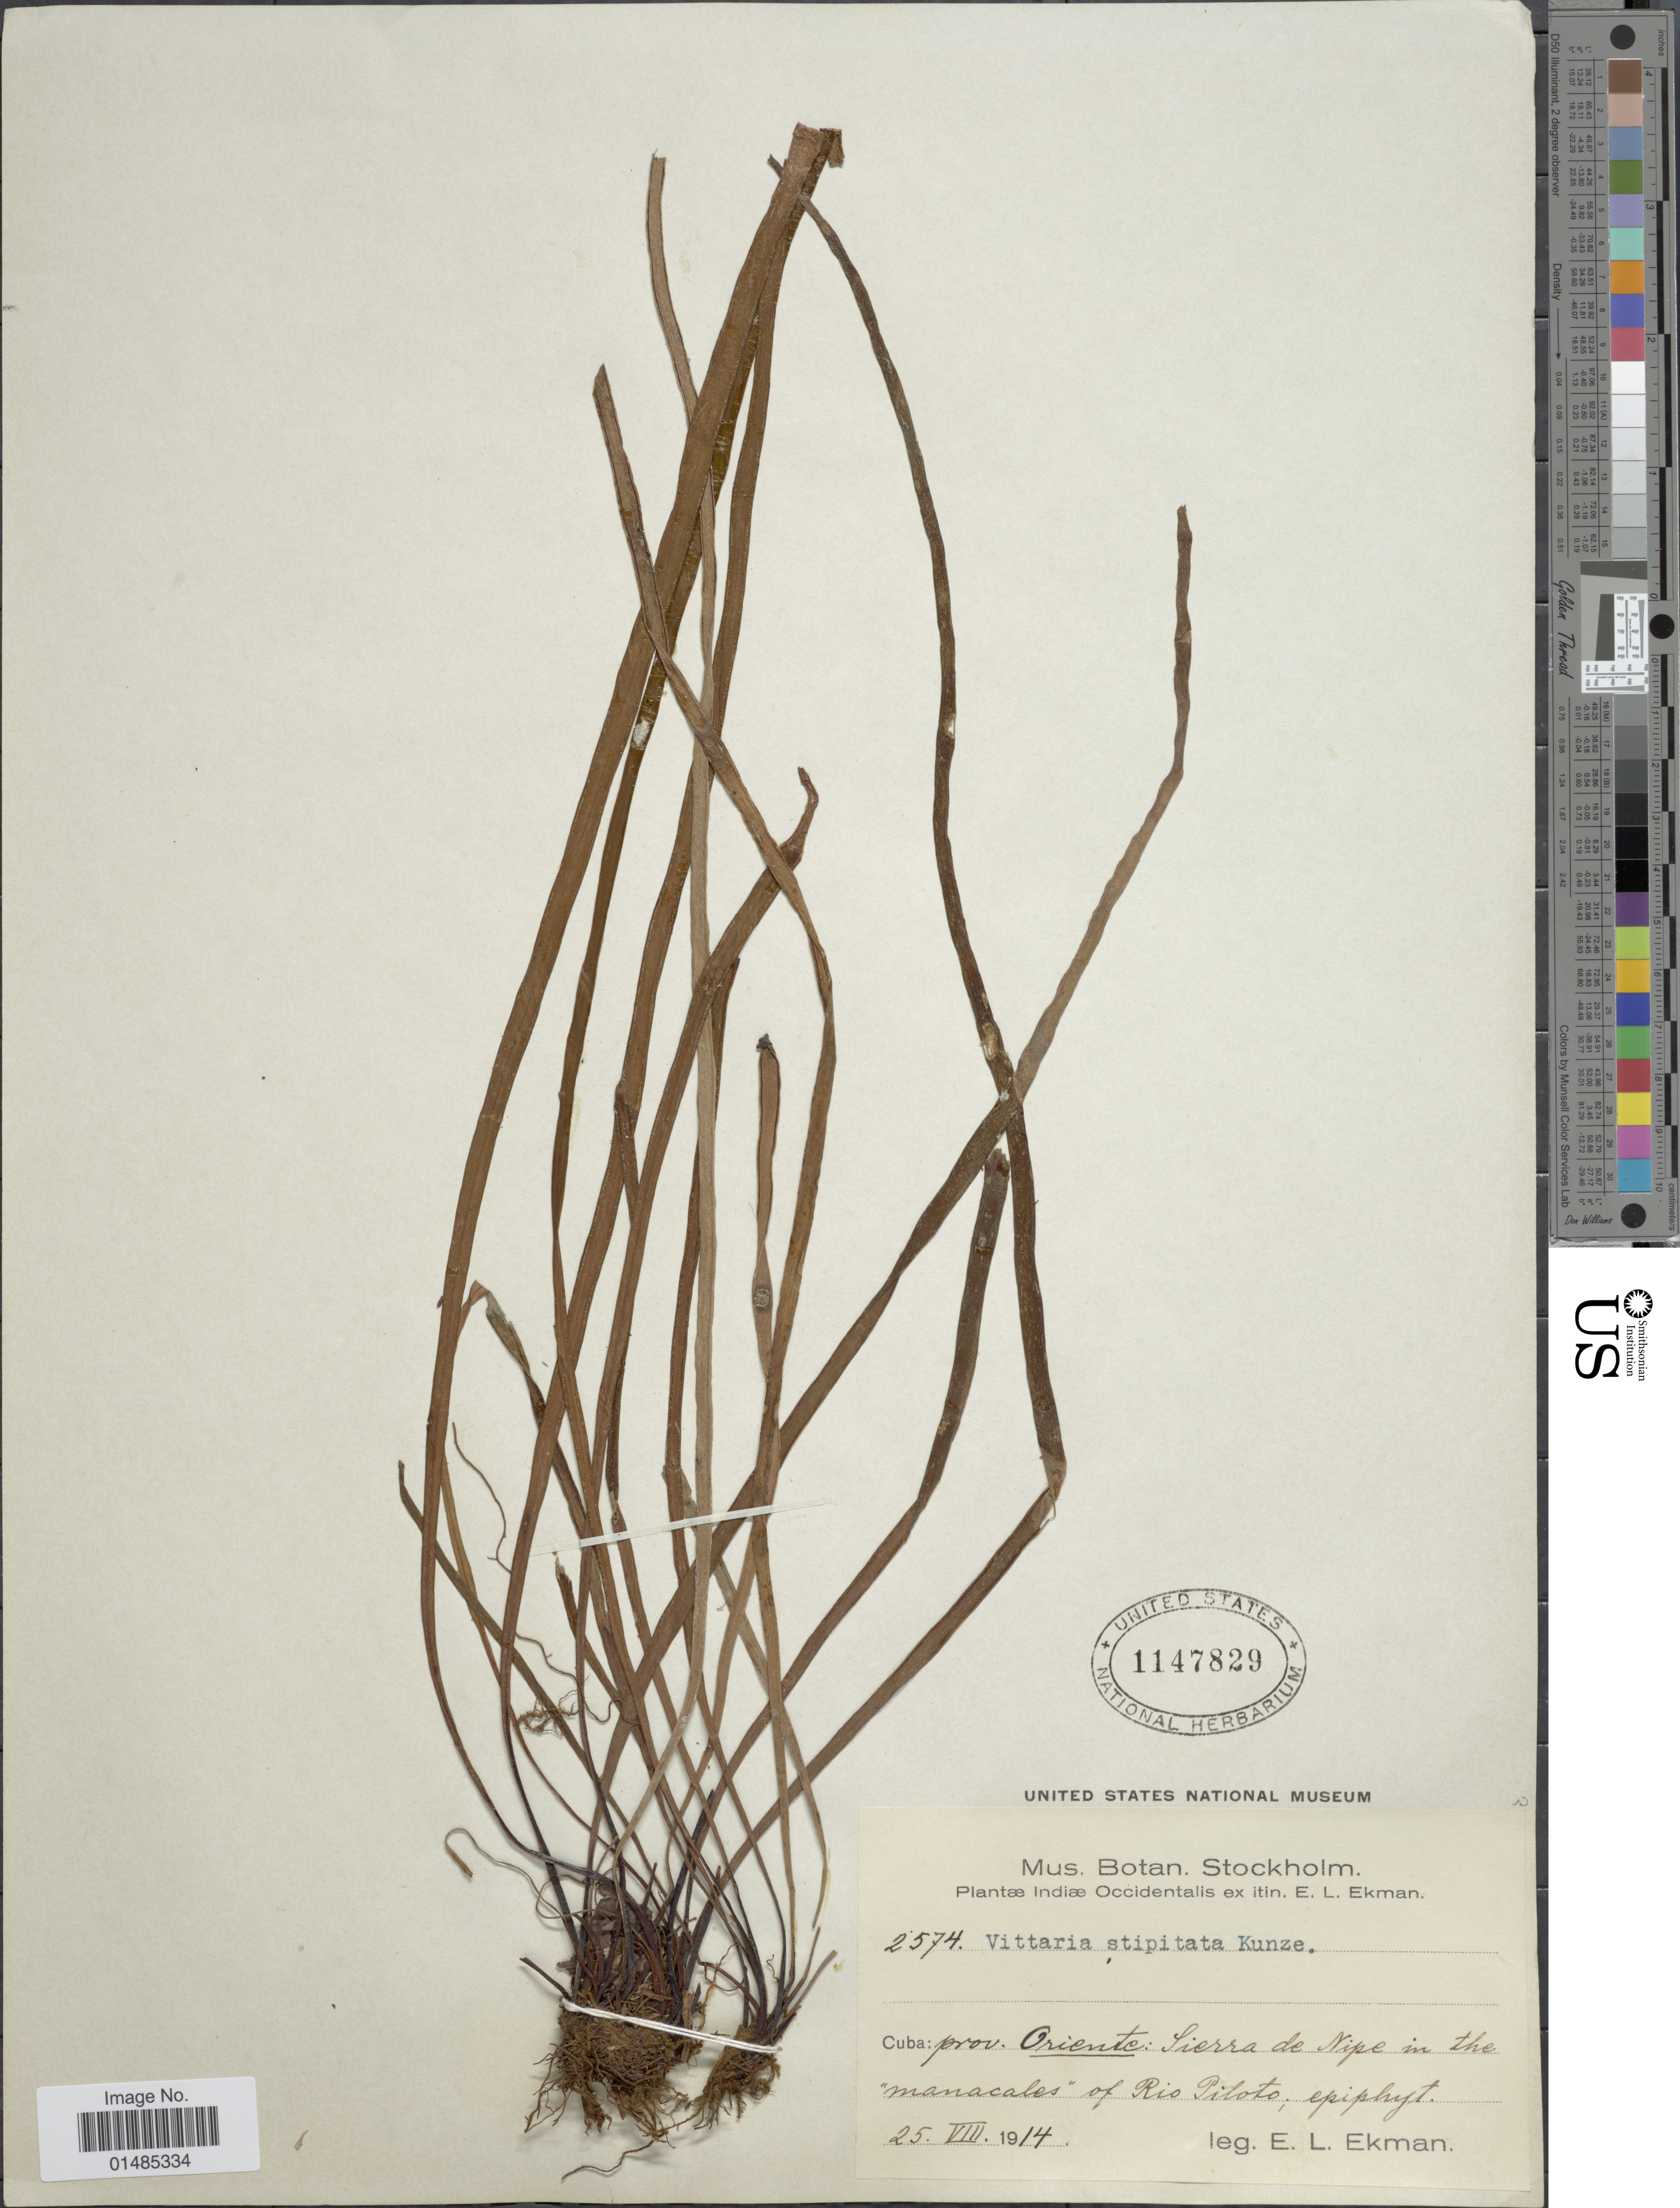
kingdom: Plantae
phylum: Tracheophyta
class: Polypodiopsida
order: Polypodiales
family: Pteridaceae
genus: Radiovittaria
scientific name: Radiovittaria stipitata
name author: (Kunze) E.H. Crane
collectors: E. L. Ekman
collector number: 2574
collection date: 1914-08-25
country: Cuba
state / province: Oriente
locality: Sierra de Nipe in the "manacales" of Rio Pitoto.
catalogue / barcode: US 1147829